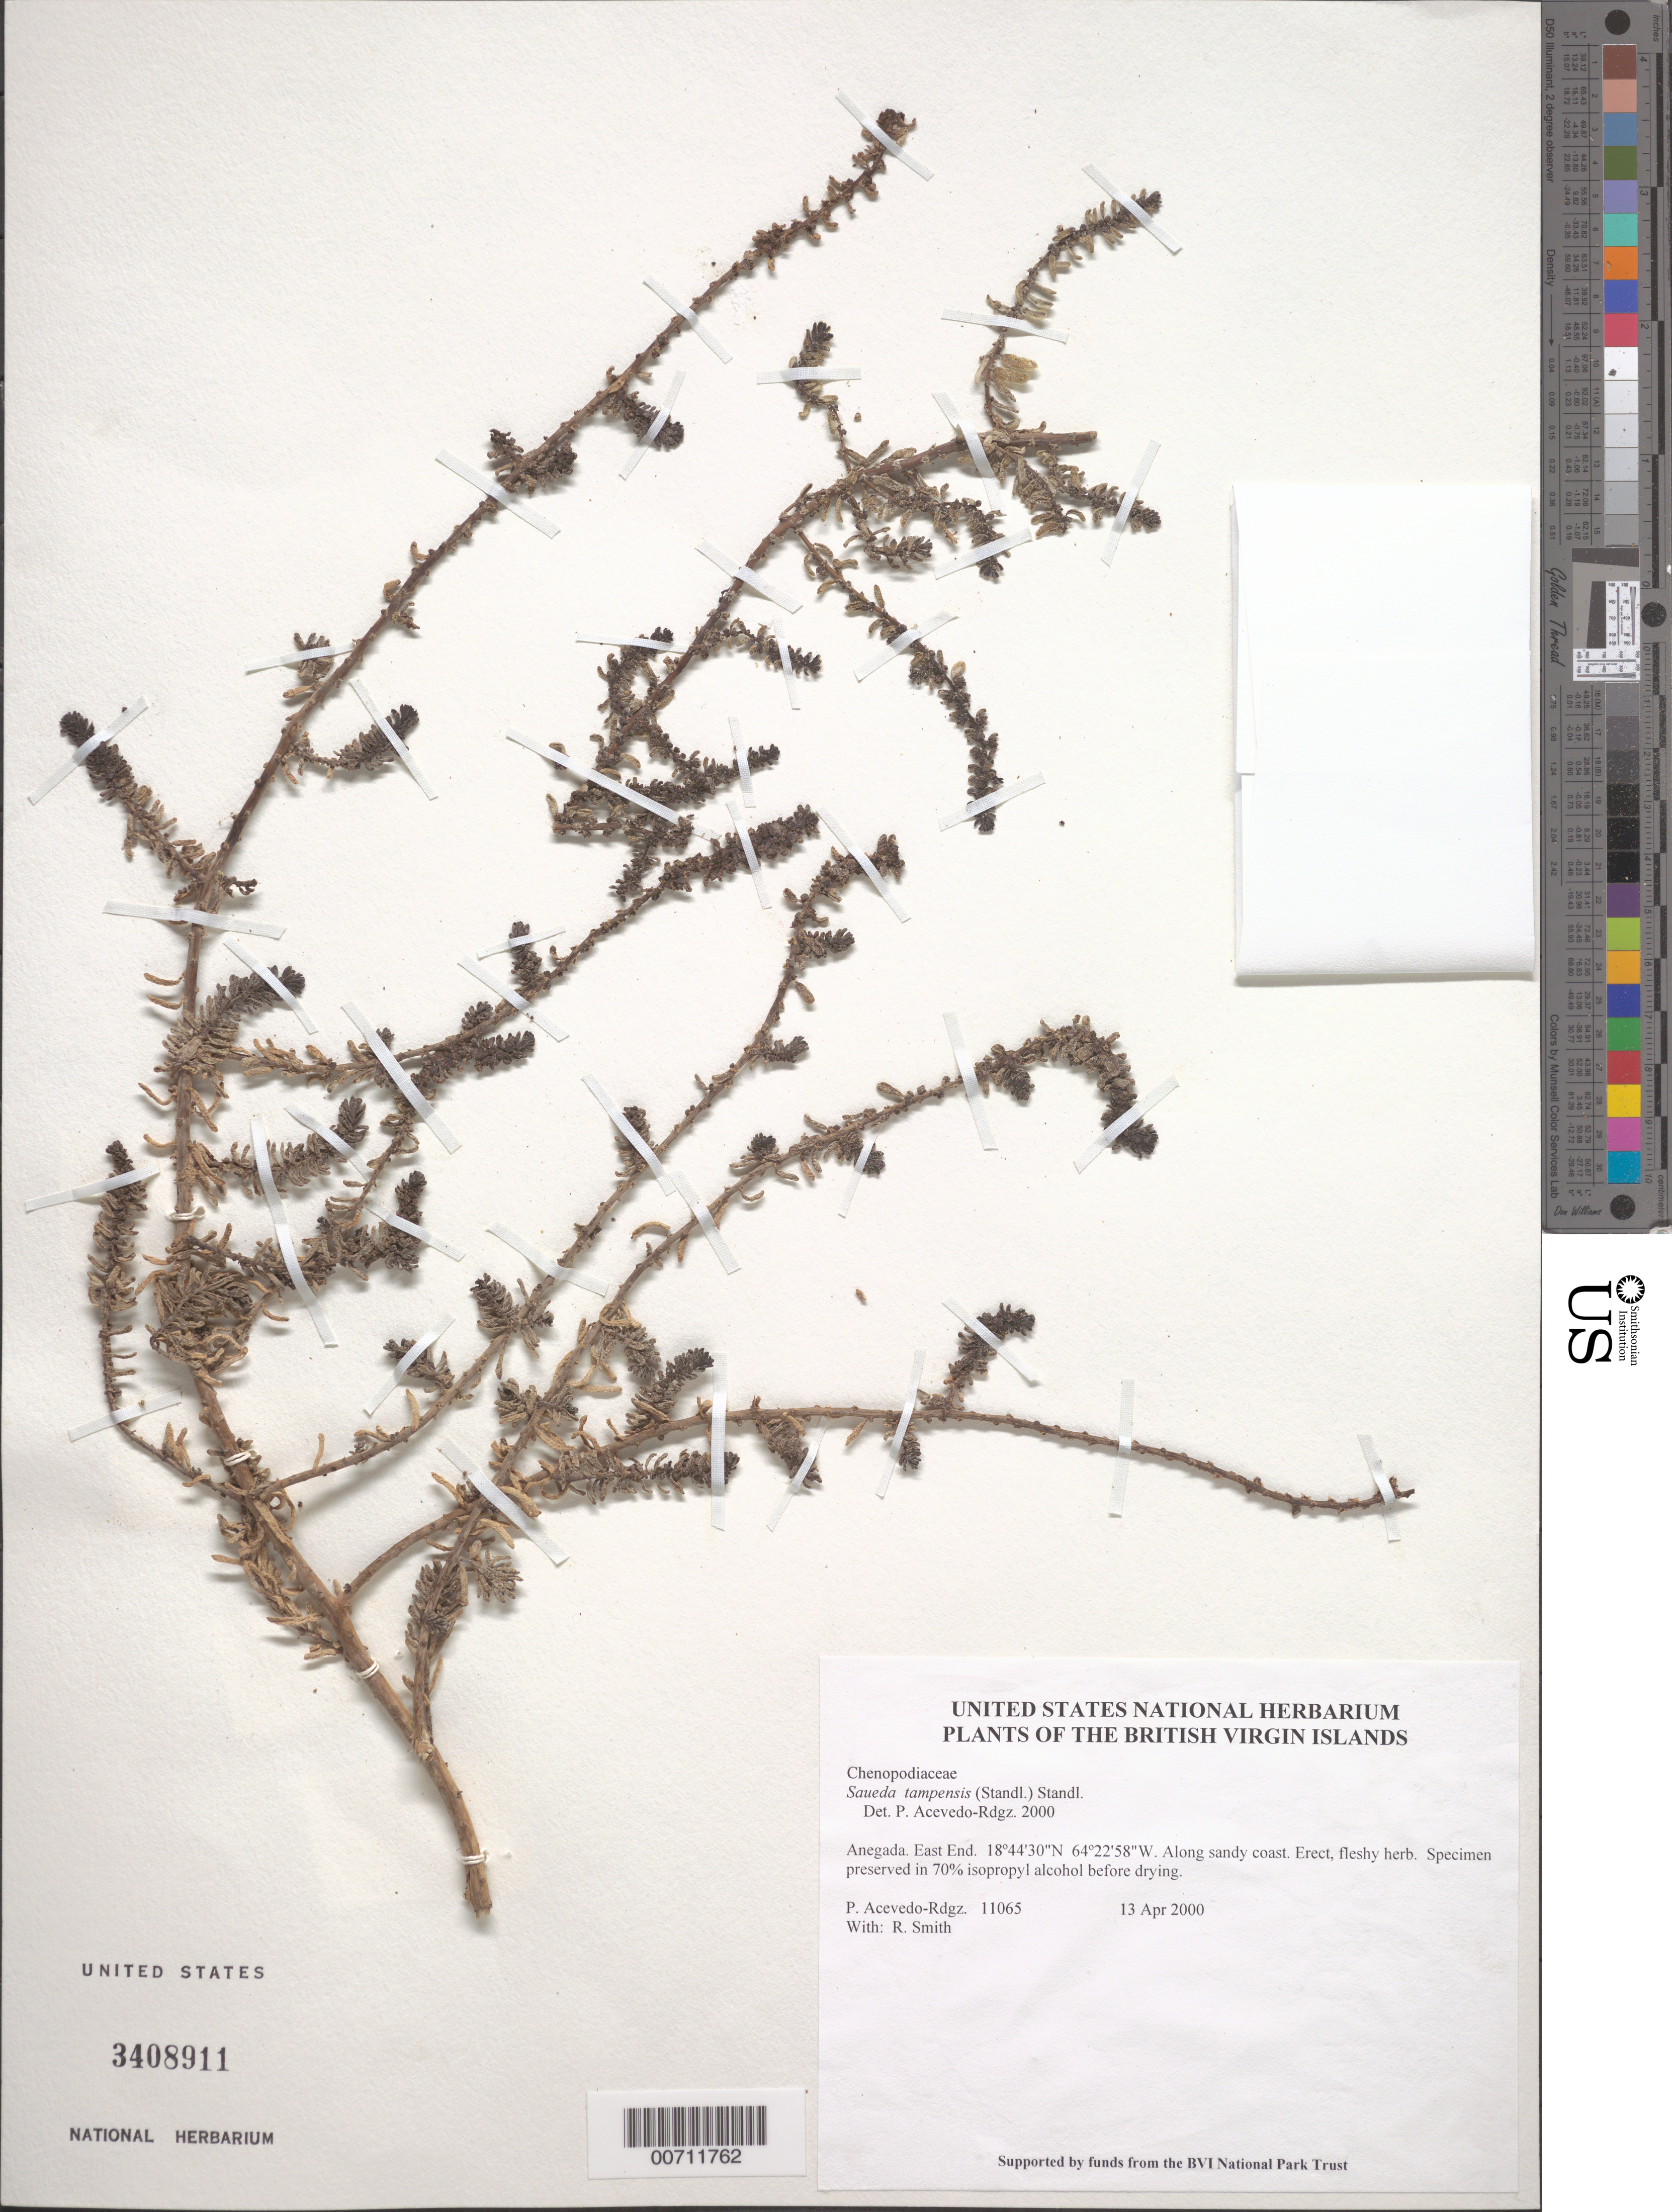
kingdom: Plantae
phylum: Tracheophyta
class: Magnoliopsida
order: Caryophyllales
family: Amaranthaceae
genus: Suaeda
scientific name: Suaeda tampicensis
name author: (Standl.) Standl.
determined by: Acevedo-Rodríguez, P., (BOT), Smithsonian Institution - National Museum of Natural History (UNITED STATES)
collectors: P. Acevedo-Rodr. & R. Smith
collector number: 11065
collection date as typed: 13 Apr 2000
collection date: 2000-04-13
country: British Virgin Islands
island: Anegada I.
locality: East End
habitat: Along sandy coast.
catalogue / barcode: US 3408911